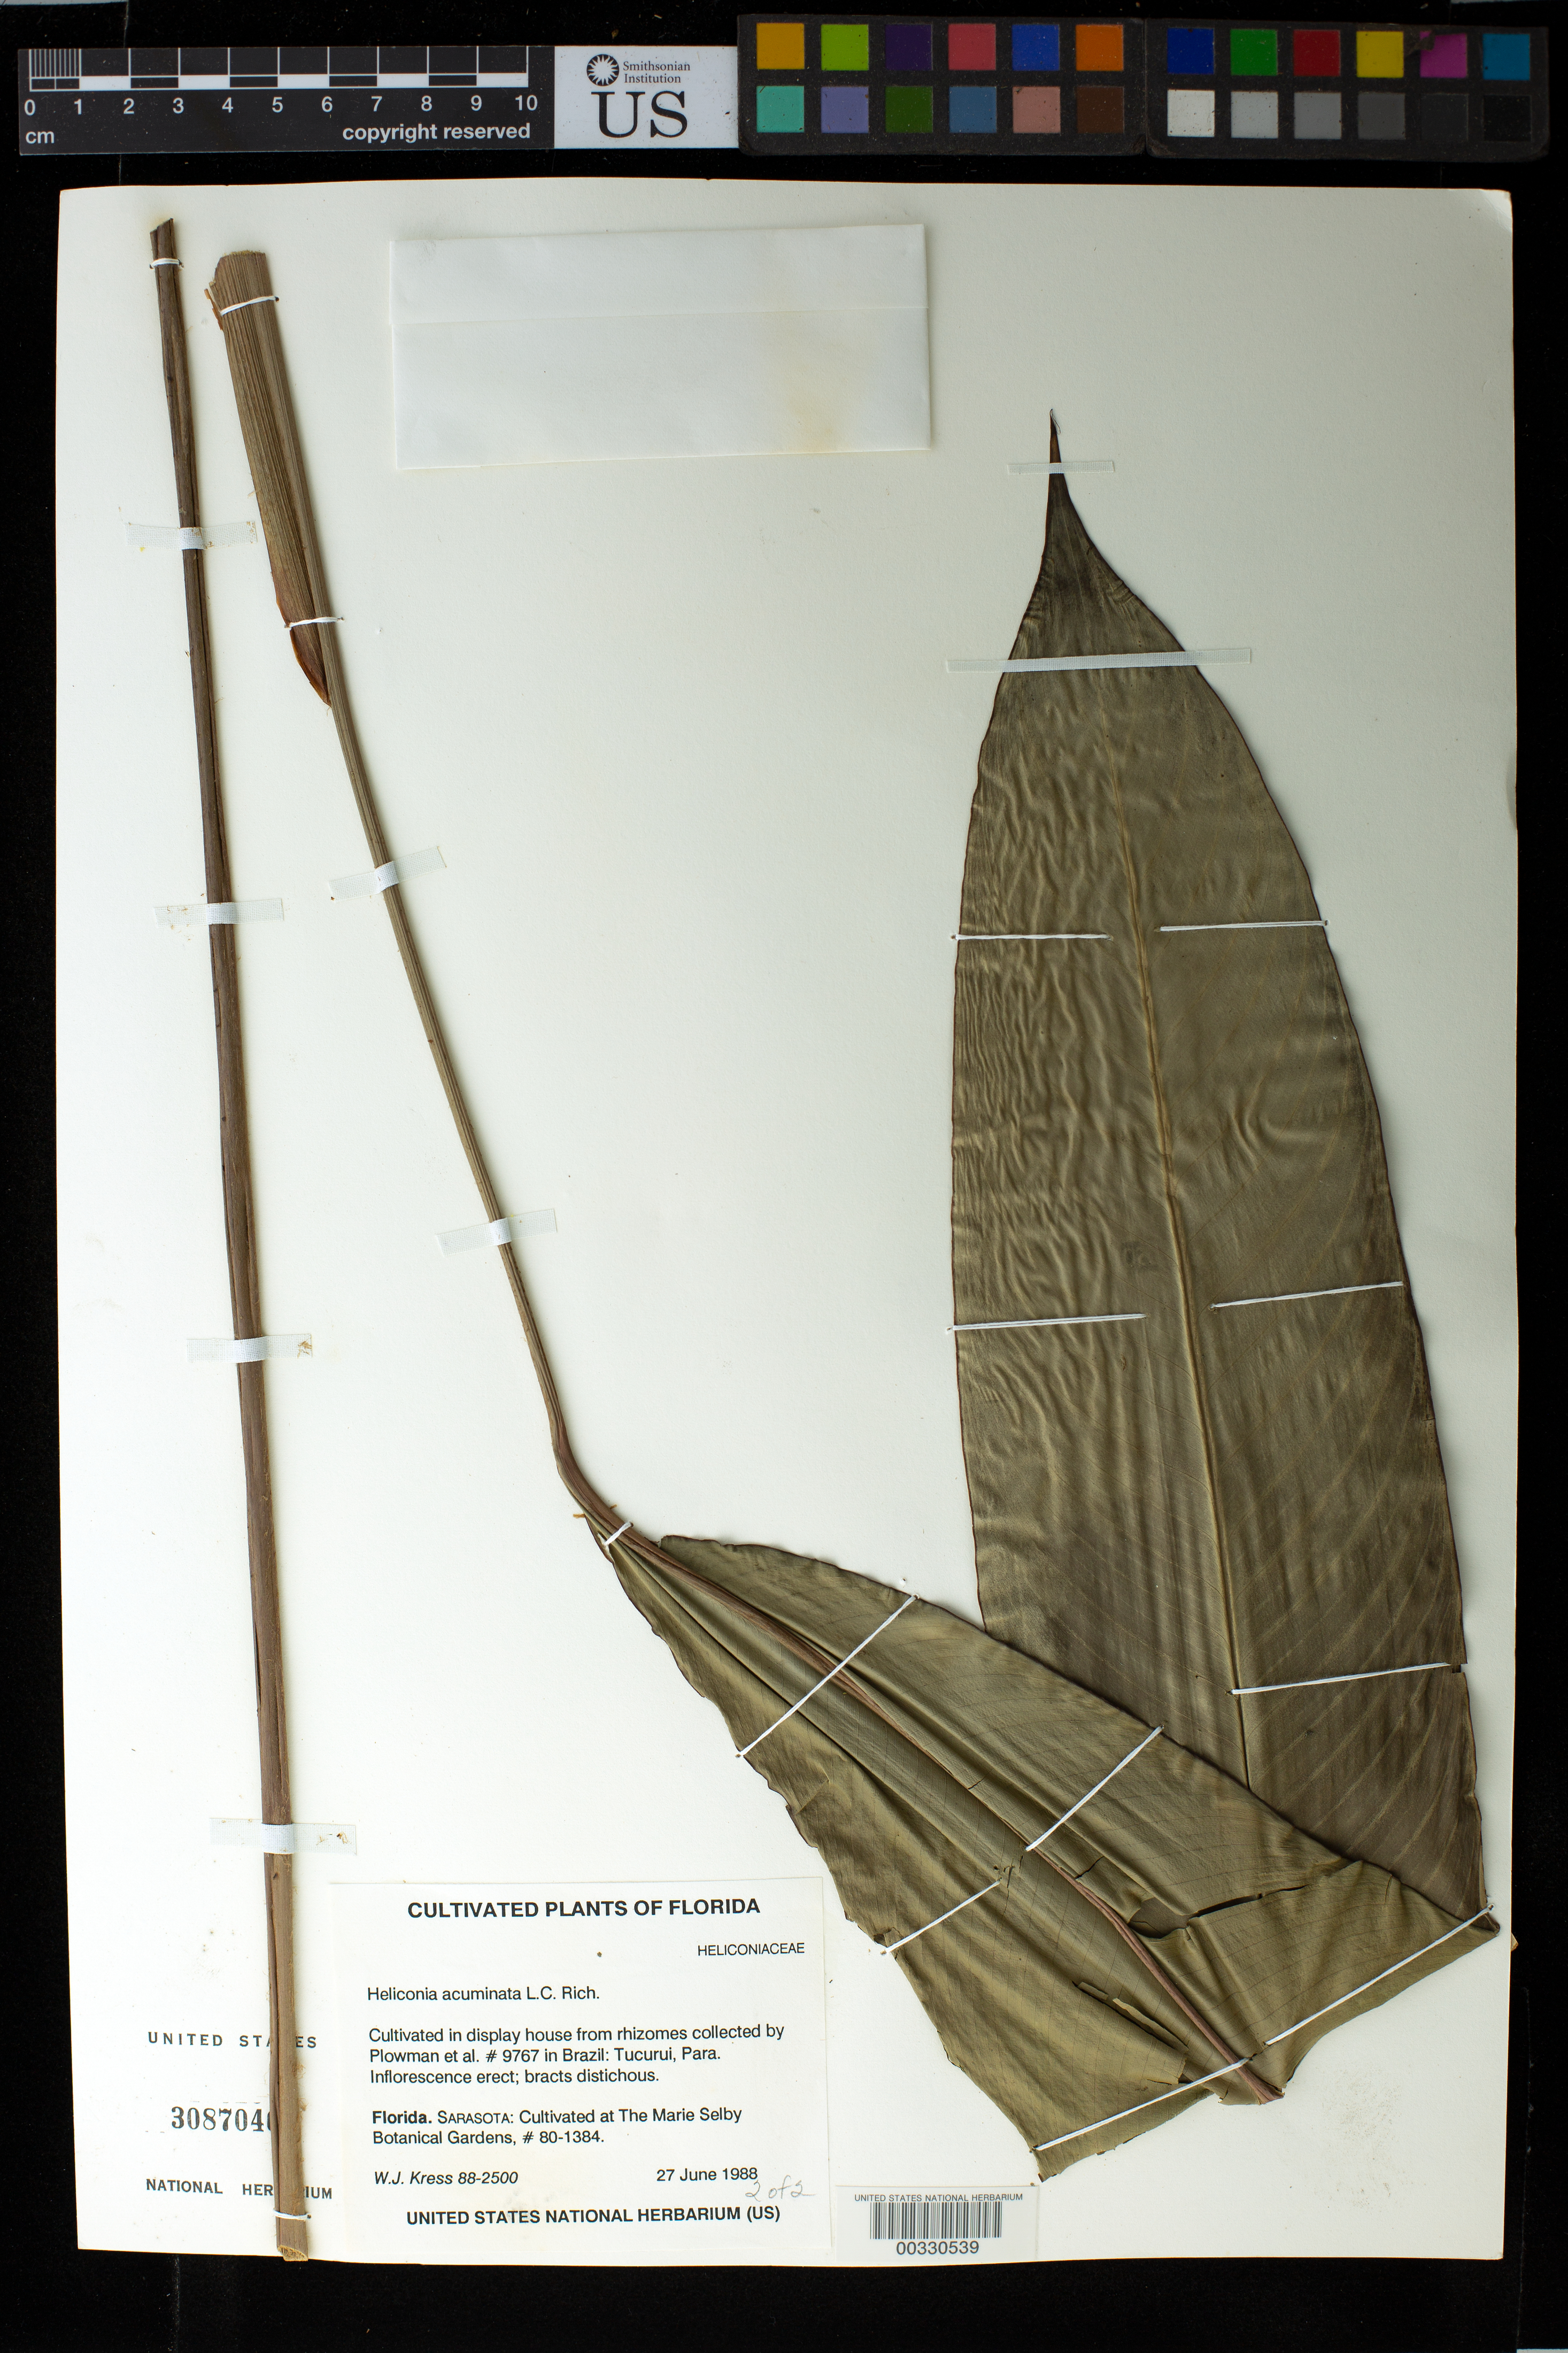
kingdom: Plantae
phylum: Tracheophyta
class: Liliopsida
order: Zingiberales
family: Heliconiaceae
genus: Heliconia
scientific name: Heliconia acuminata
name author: A. Rich.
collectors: W. J. Kress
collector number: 88-2500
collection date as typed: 27 Jun 1988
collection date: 1988-06-27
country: Brazil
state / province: Pará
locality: Tucurui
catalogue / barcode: US 3087046